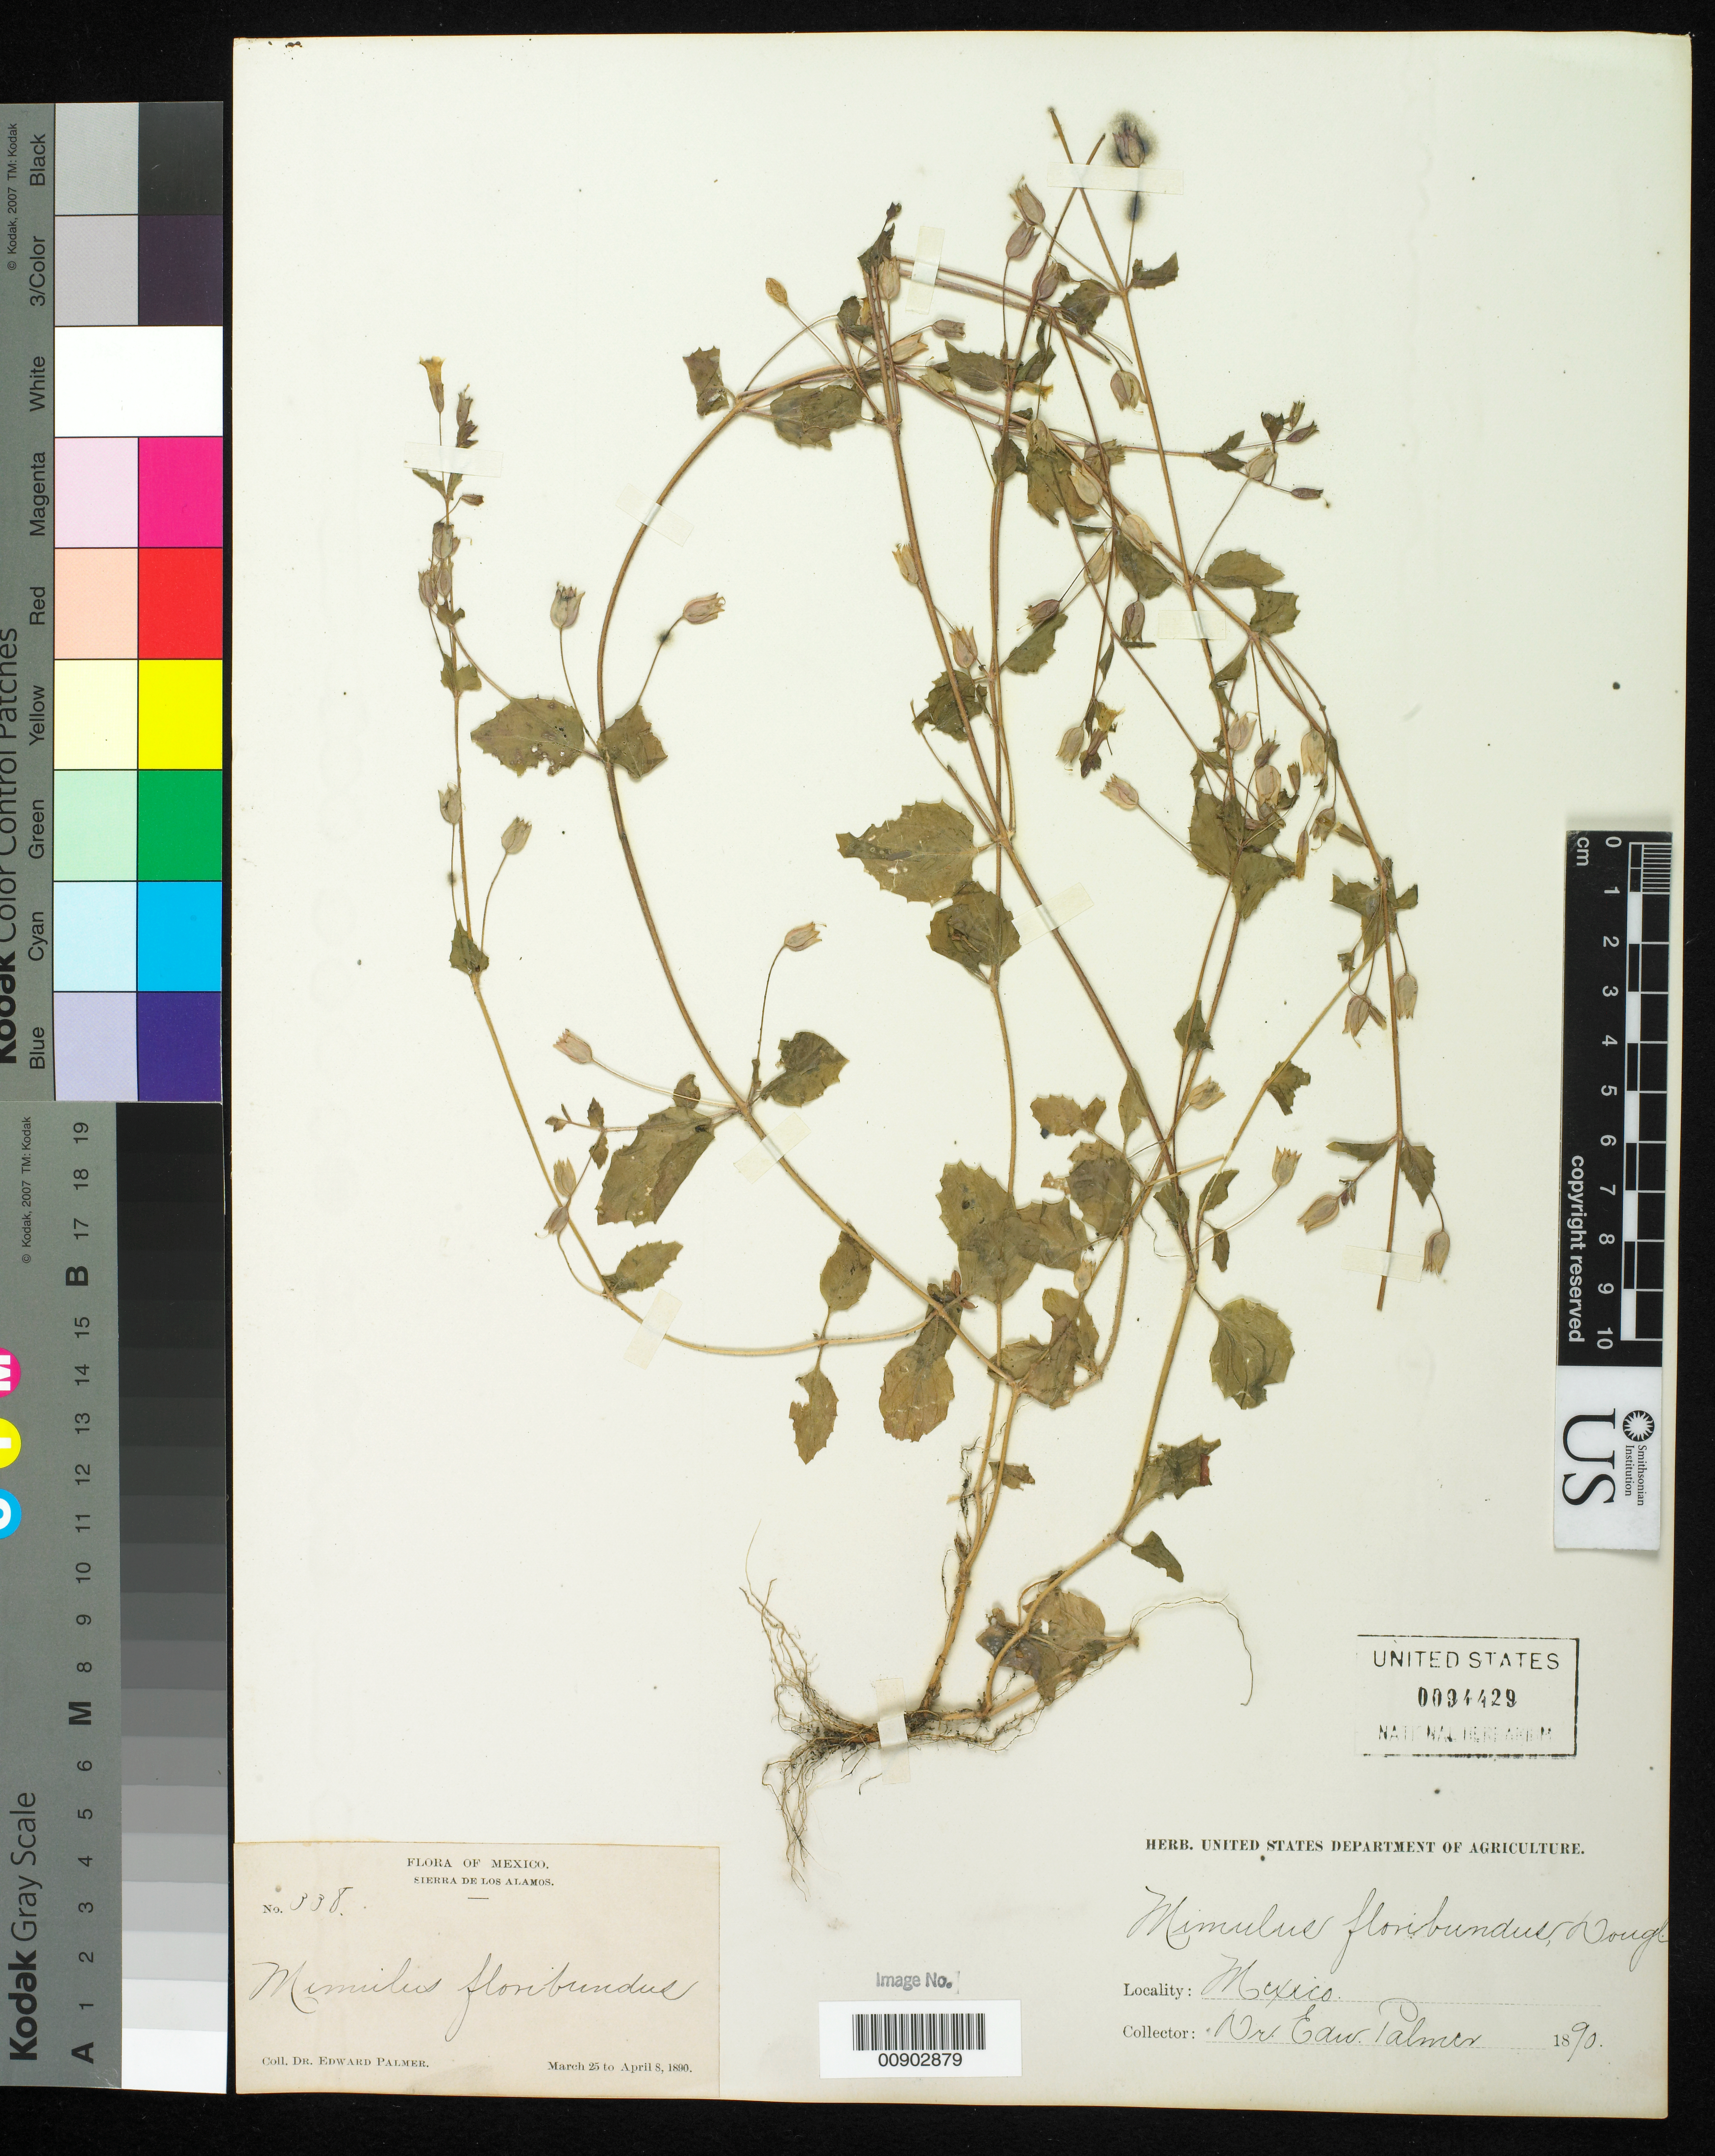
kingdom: Plantae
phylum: Tracheophyta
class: Magnoliopsida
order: Lamiales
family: Phrymaceae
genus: Mimulus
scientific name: Mimulus floribundus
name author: Douglas ex Lindl.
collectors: E. Palmer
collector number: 338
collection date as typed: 25 Mar 1890 to 08 Apr 1890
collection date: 1890-03-25/1890-04-08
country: Mexico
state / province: Sonora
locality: Sierra de los Alamos, Sonora.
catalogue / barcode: US 94429